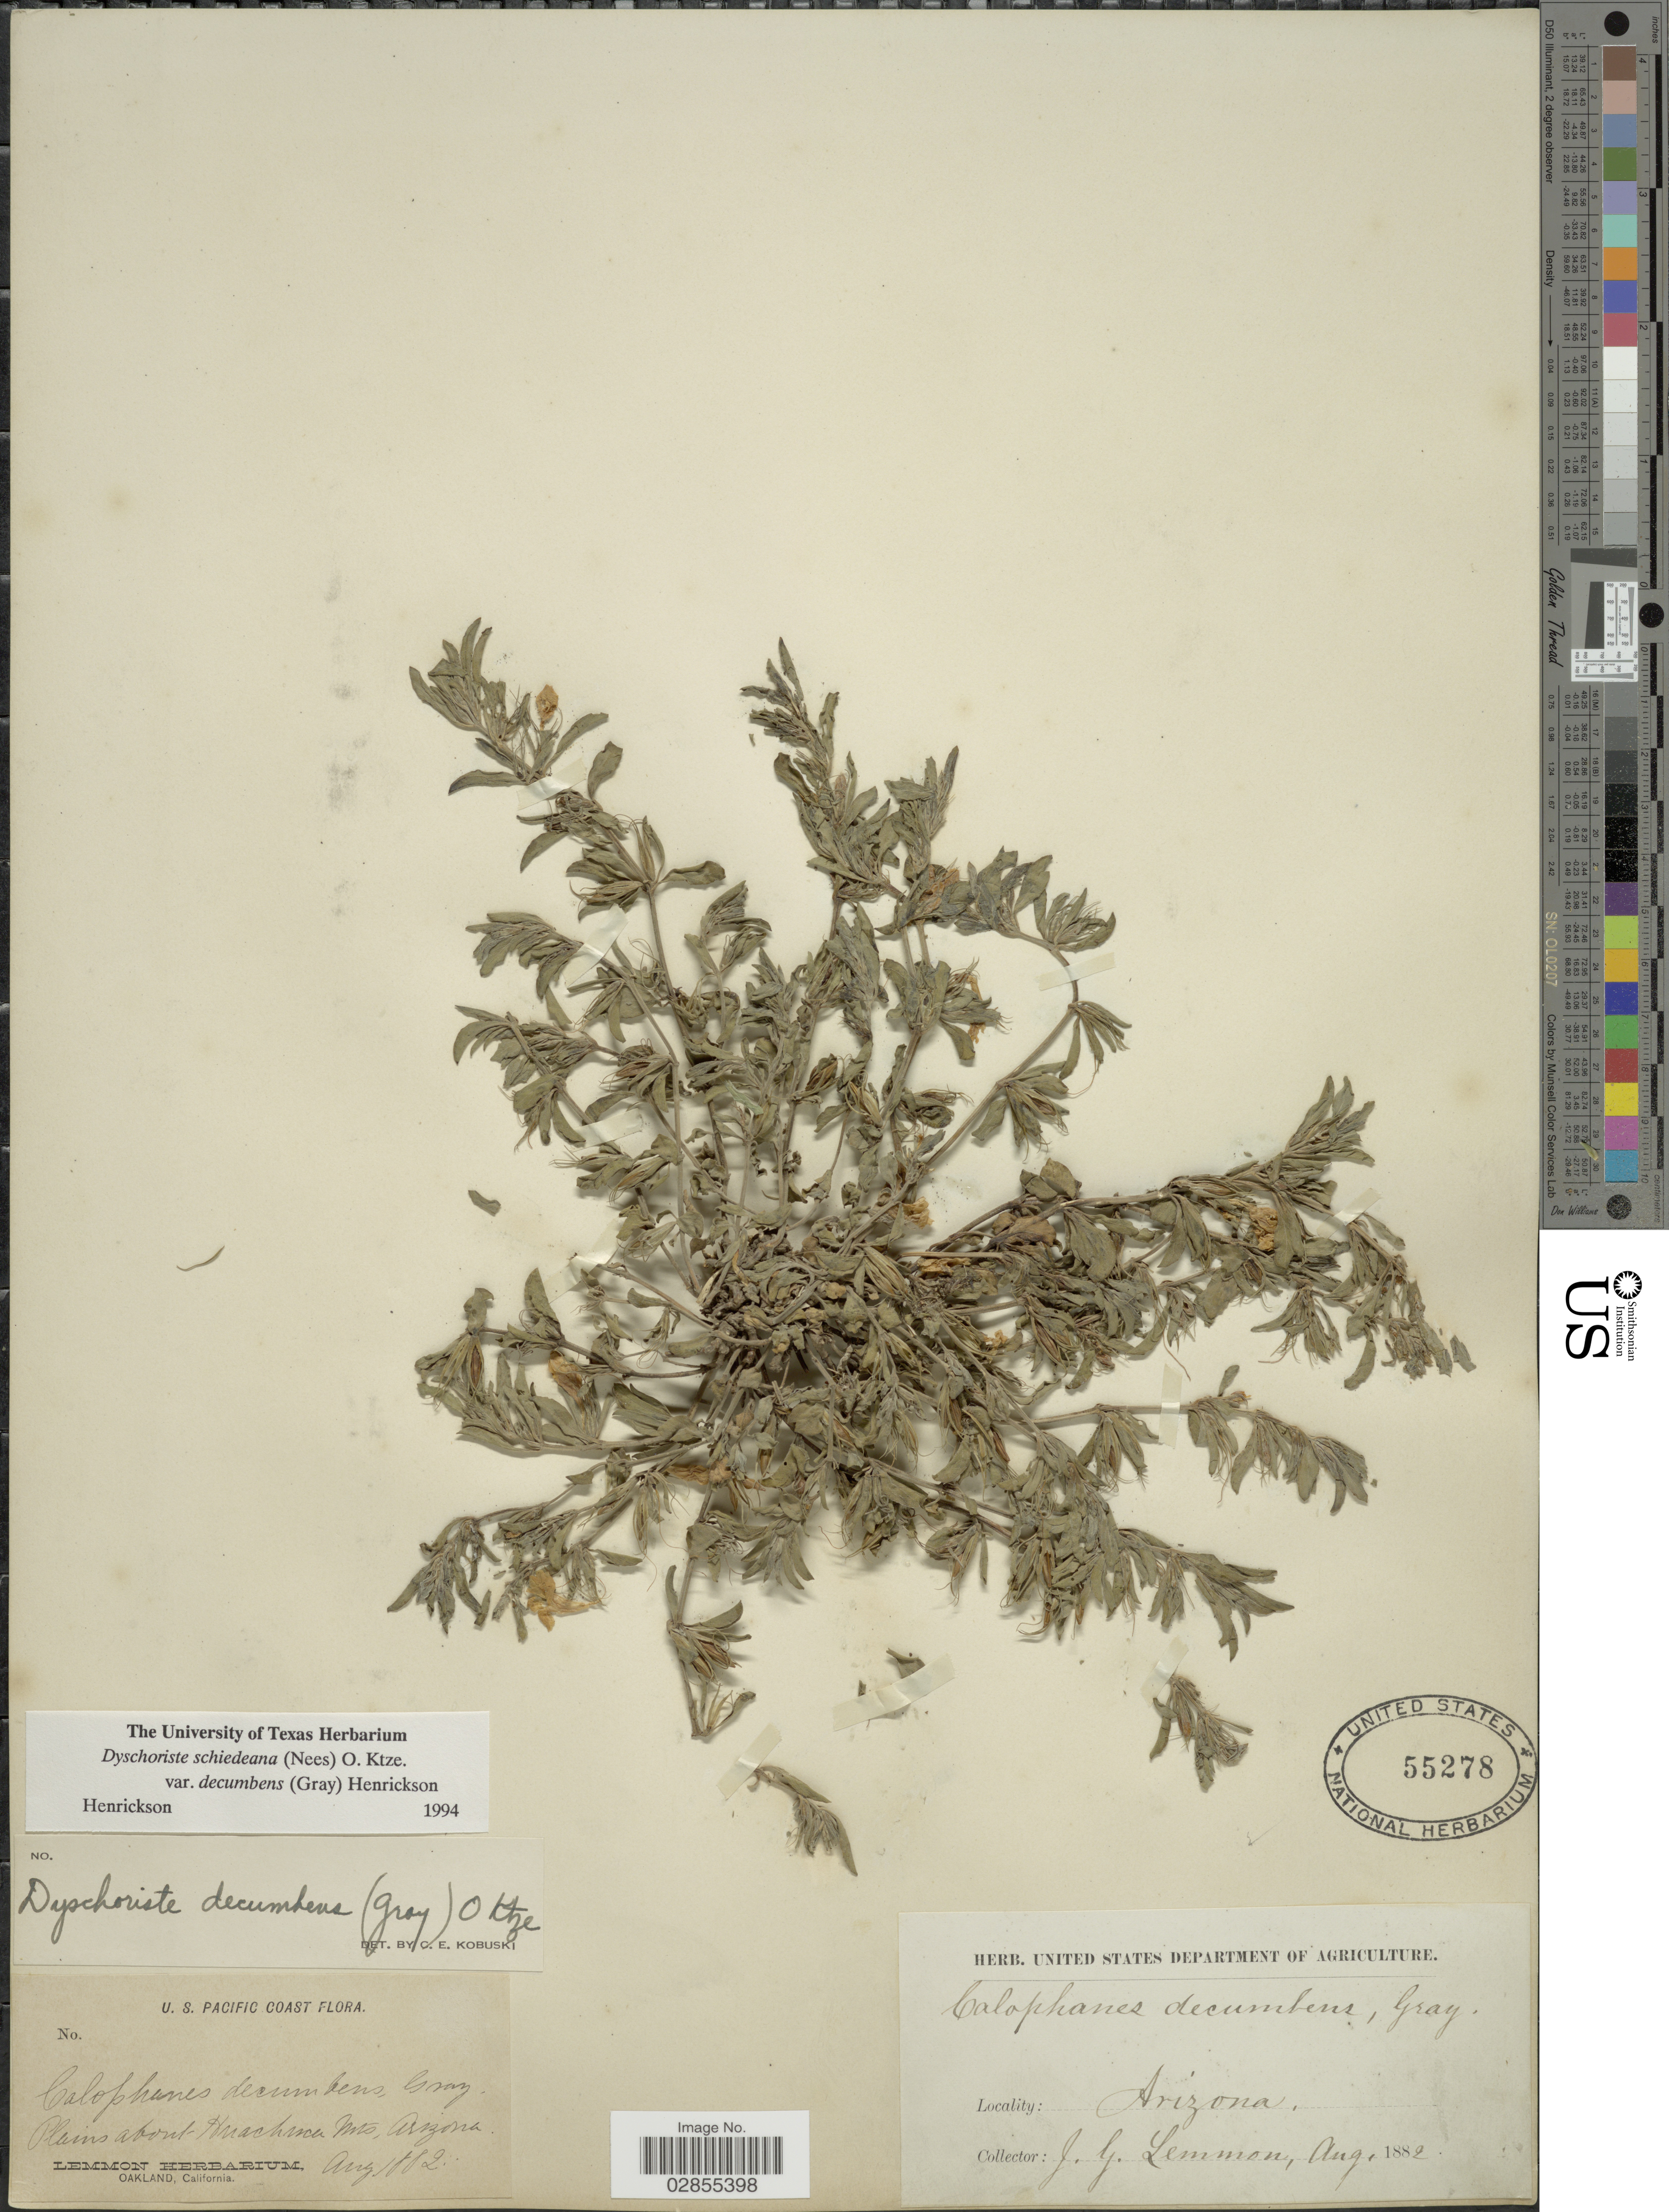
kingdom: Plantae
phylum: Tracheophyta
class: Magnoliopsida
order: Lamiales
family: Acanthaceae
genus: Dyschoriste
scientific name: Dyschoriste schiedeana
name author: (Nees) Kuntze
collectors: J. Lemmon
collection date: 1882-08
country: United States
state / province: Arizona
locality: Plains about Huachuca Mts.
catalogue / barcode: US 55278